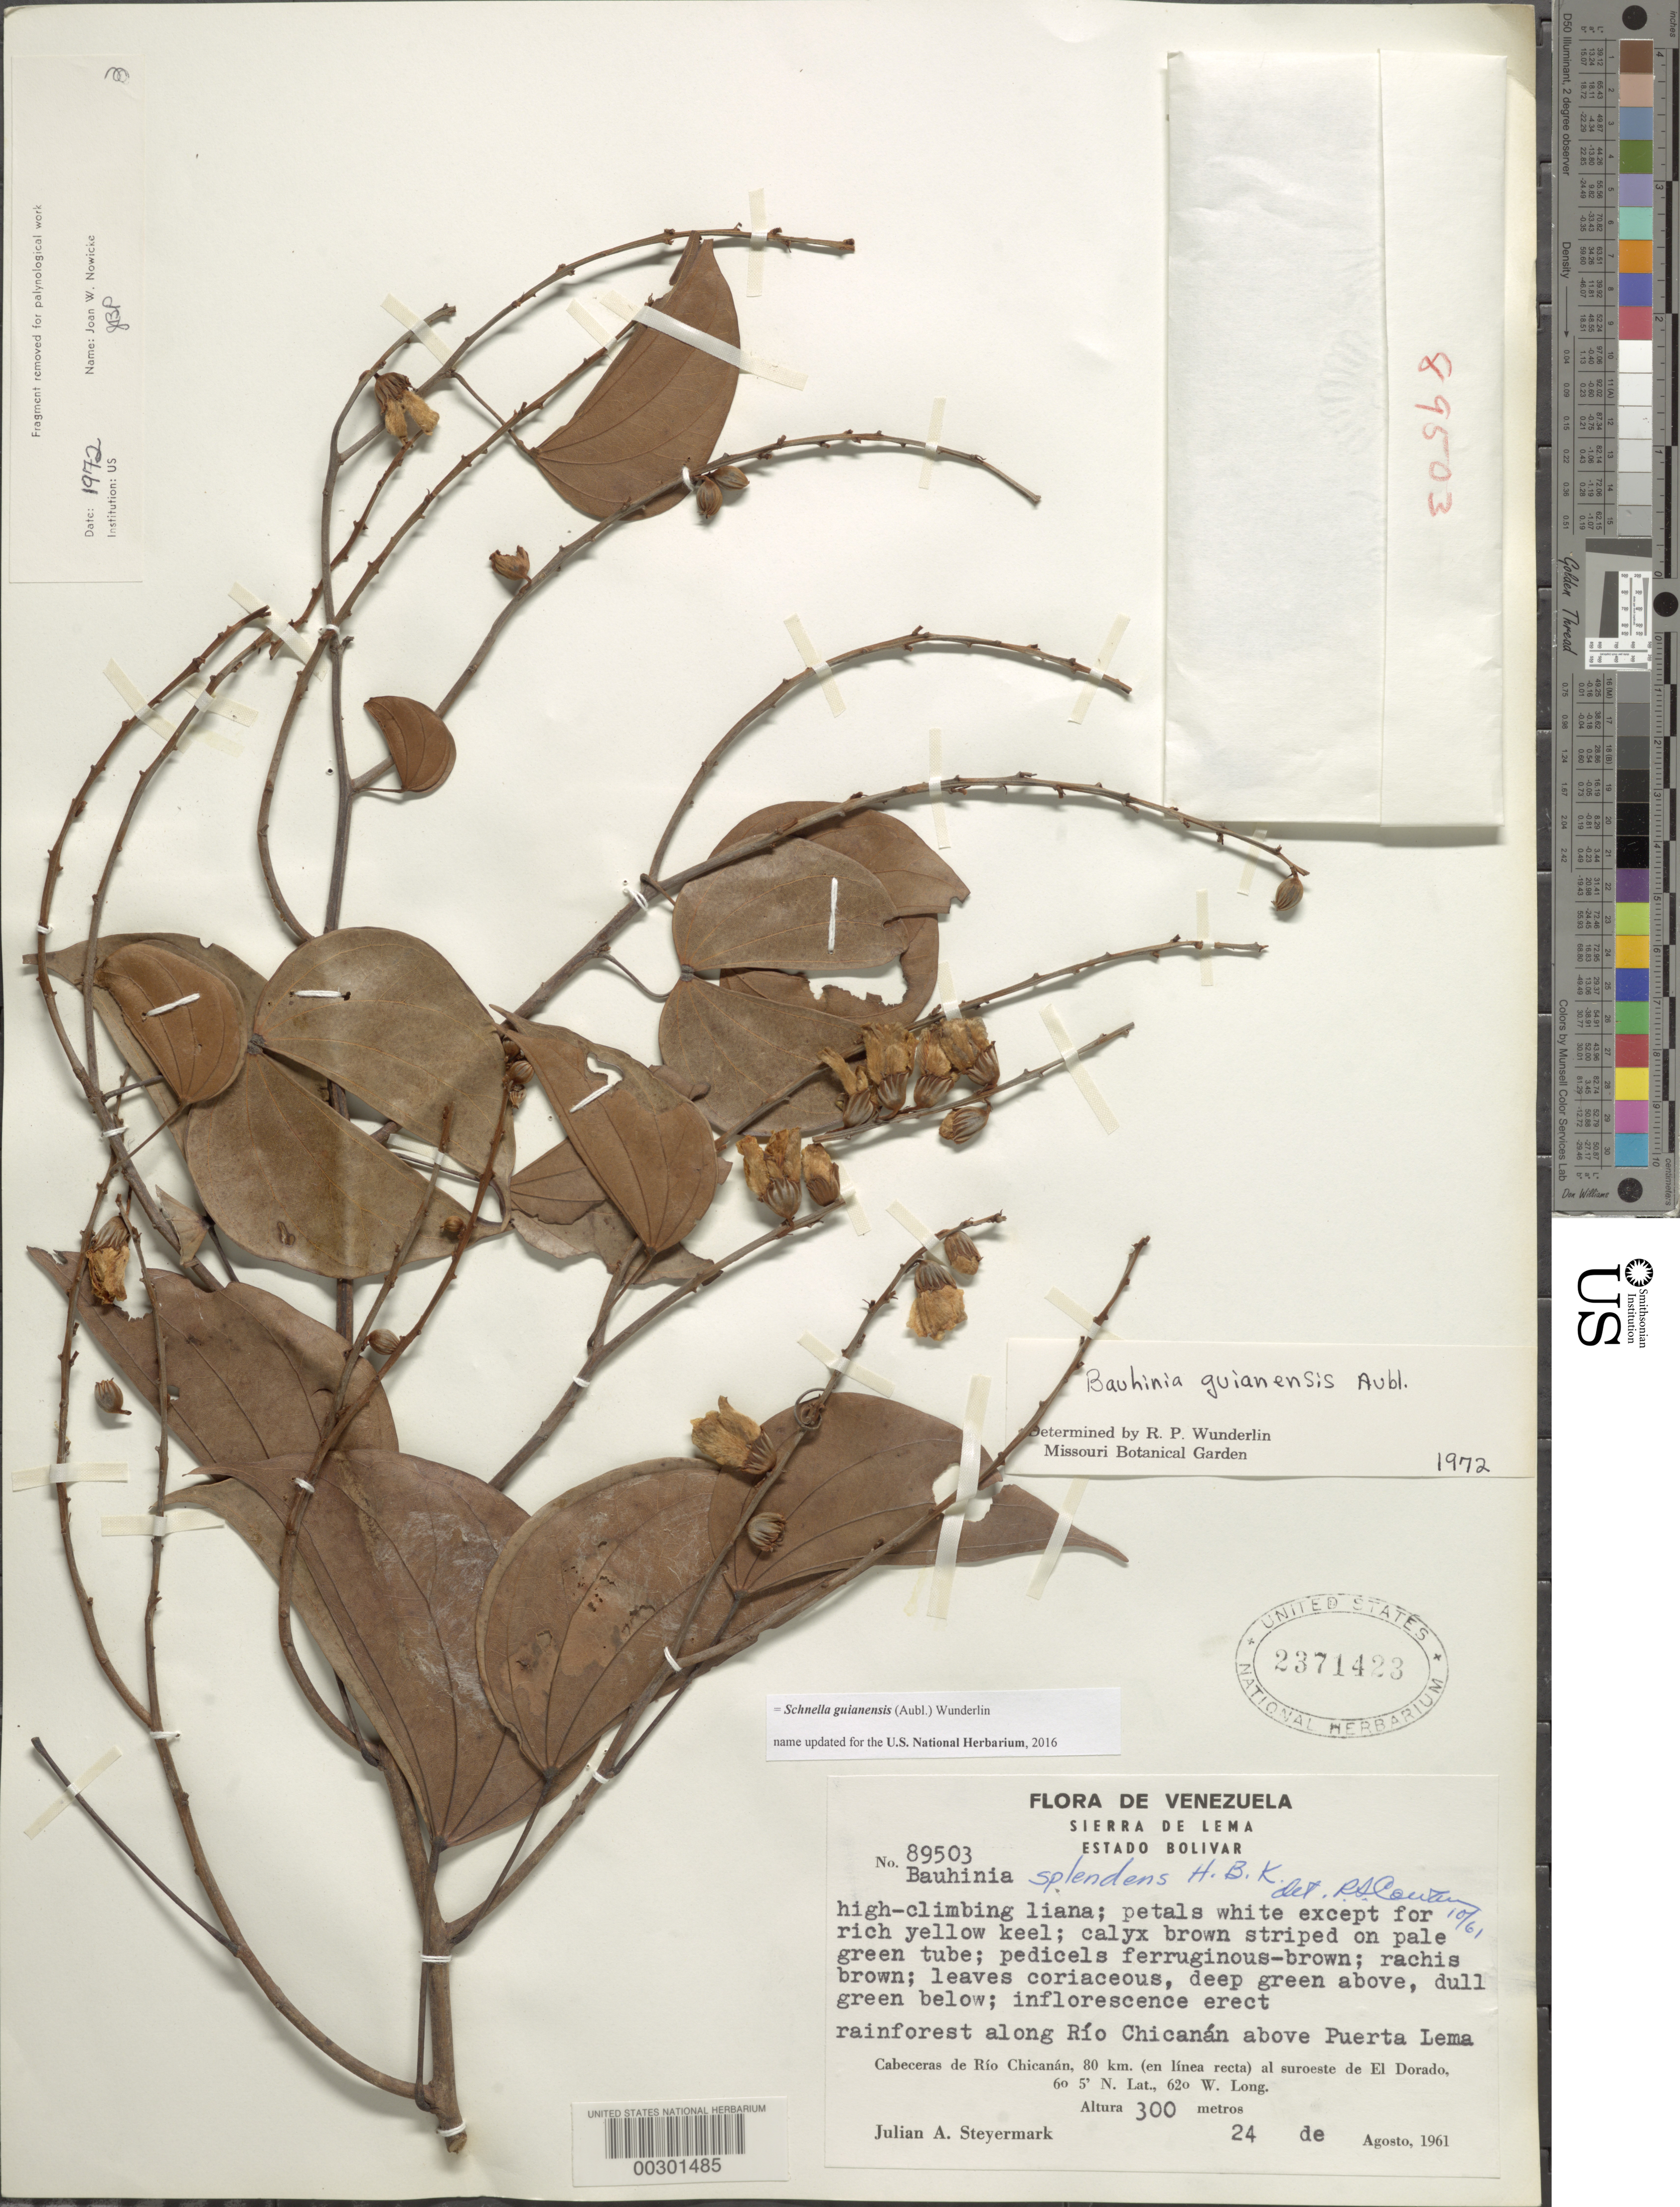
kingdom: Plantae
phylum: Tracheophyta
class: Magnoliopsida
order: Fabales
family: Fabaceae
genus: Schnella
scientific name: Schnella guianensis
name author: (Aubl.) Wunderlin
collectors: J. Steyermark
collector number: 89503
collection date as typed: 24 Aug 1961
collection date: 1961-08-24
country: Venezuela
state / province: Bolivar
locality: Along rio chicanan above puerta lema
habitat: Rainforest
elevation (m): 300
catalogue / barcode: US 2371423